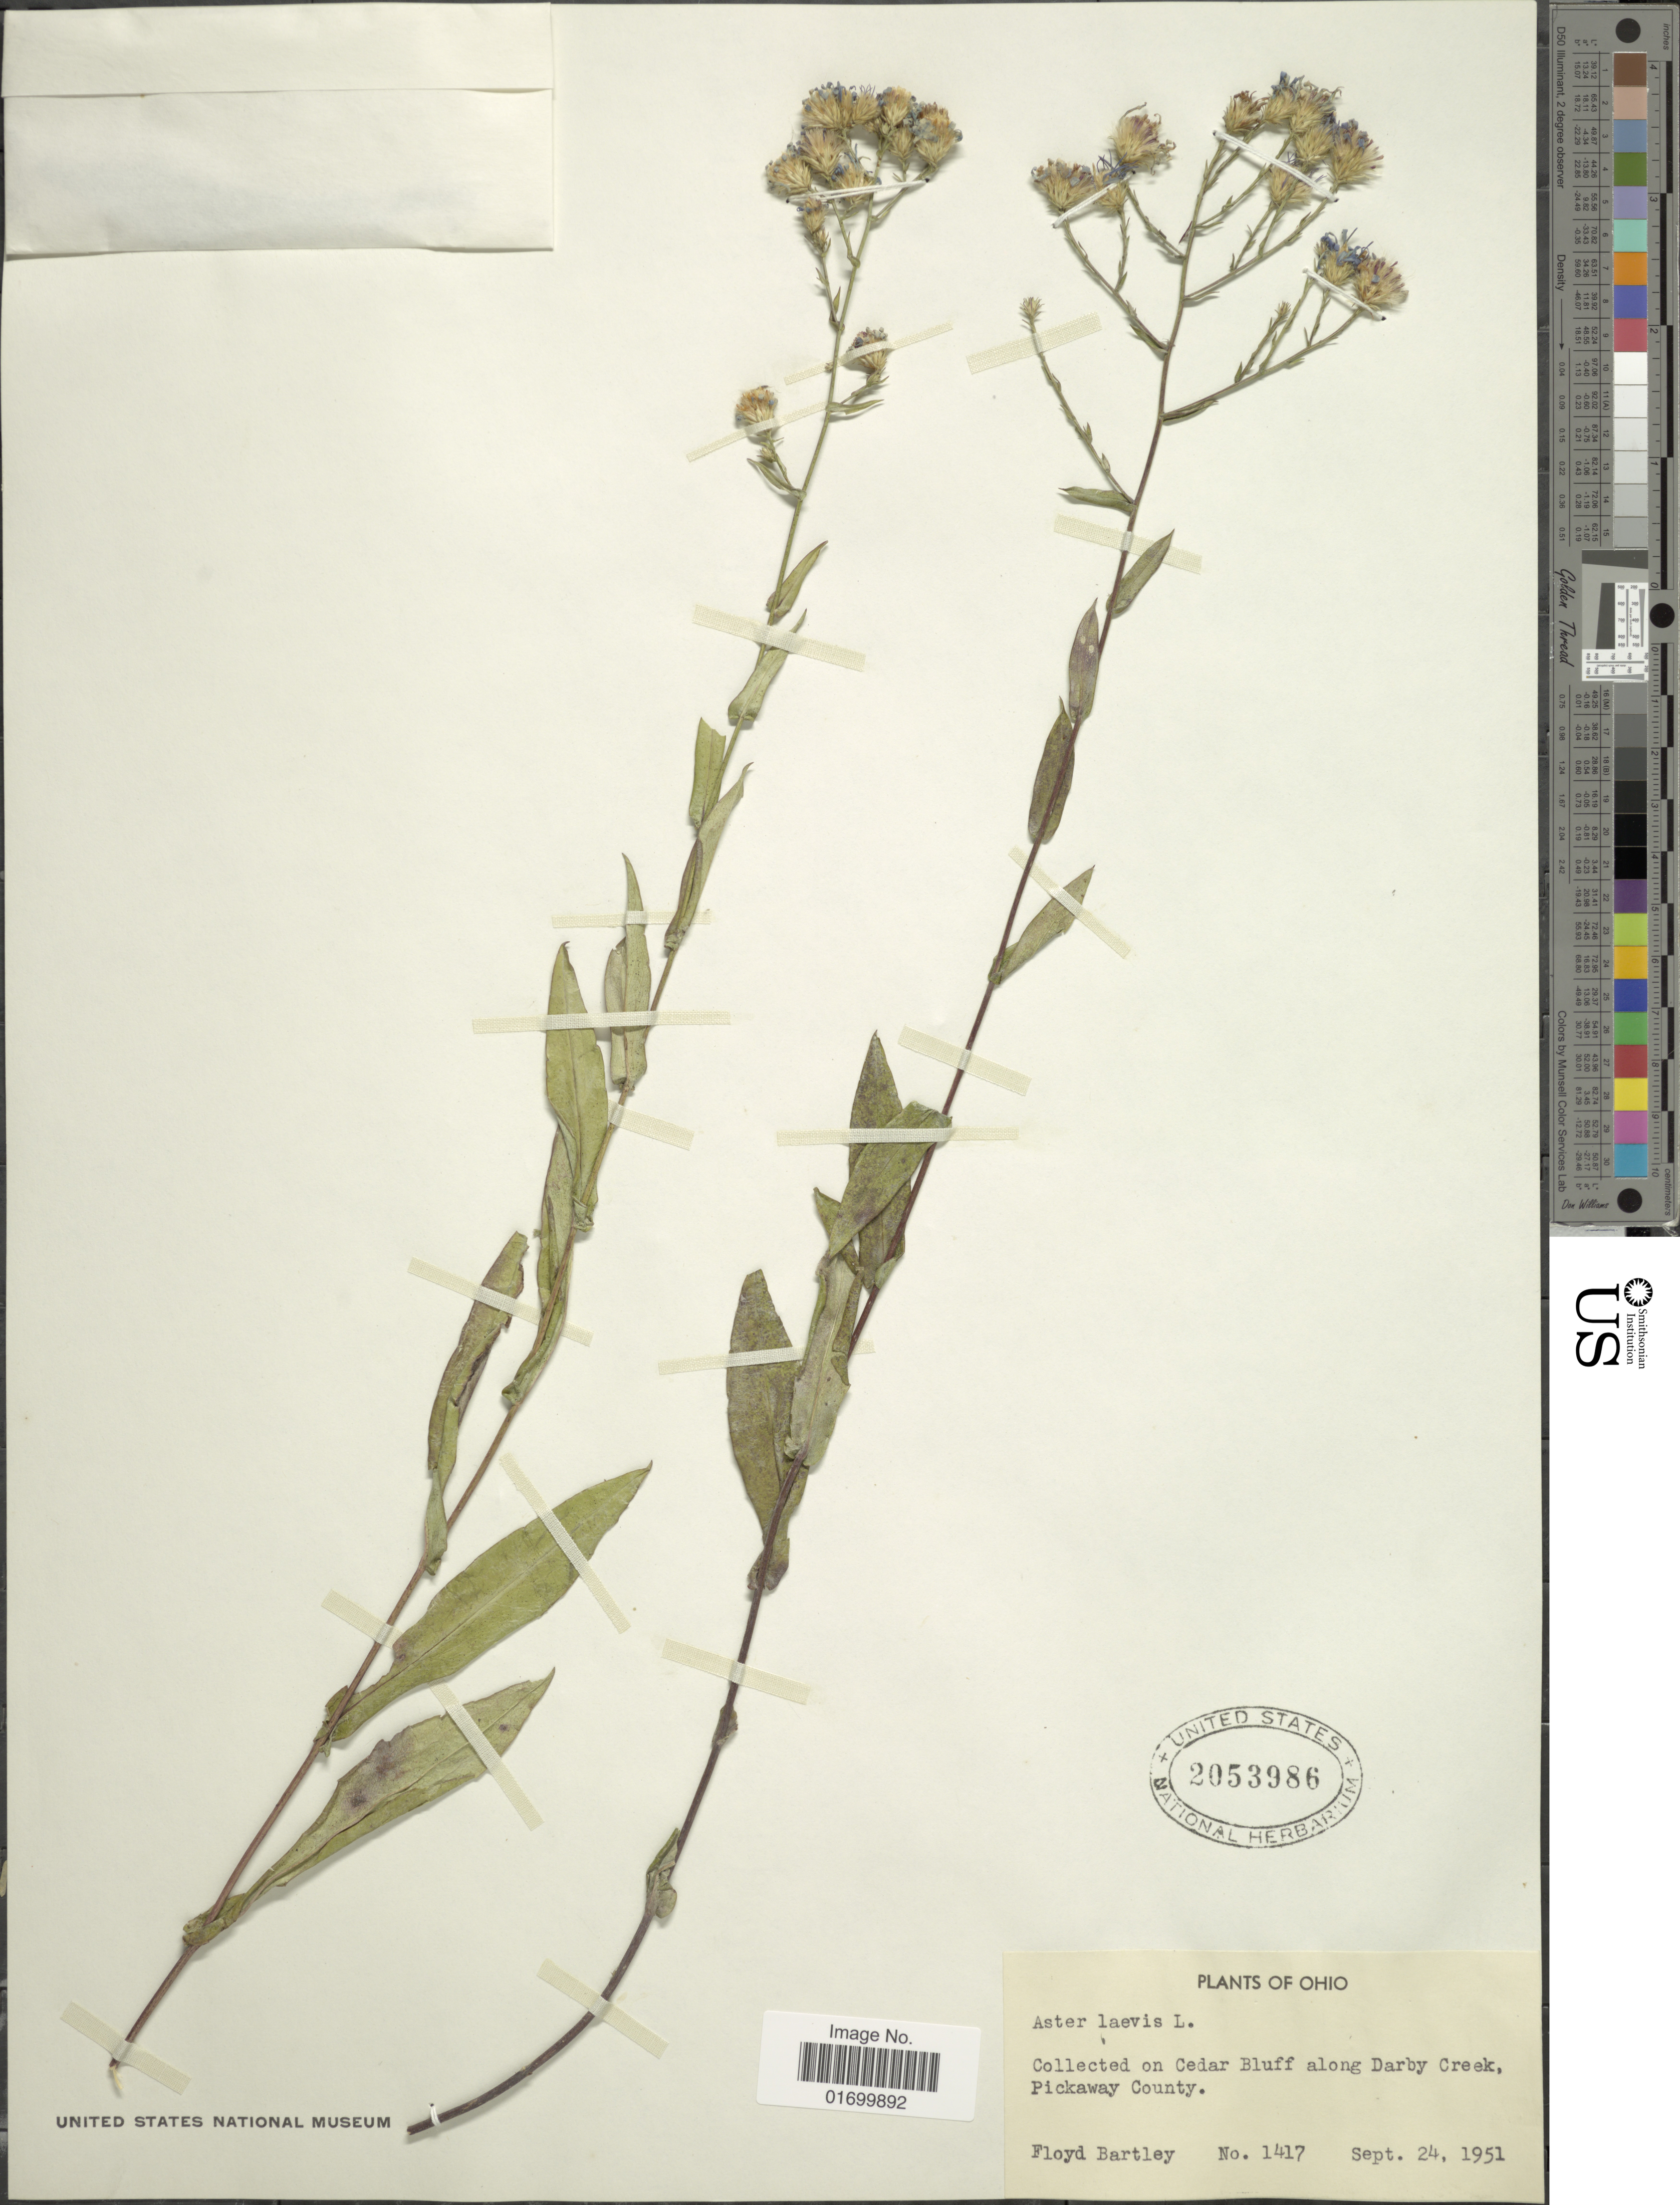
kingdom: Plantae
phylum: Tracheophyta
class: Magnoliopsida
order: Asterales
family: Asteraceae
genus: Symphyotrichum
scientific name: Symphyotrichum laeve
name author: (L.) Á. Löve & D. Löve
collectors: F. Bartley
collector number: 1417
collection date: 1951-09-24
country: United States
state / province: Ohio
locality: Cedar Bluff along Darby Creek, Pickaway County.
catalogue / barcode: US 2053986